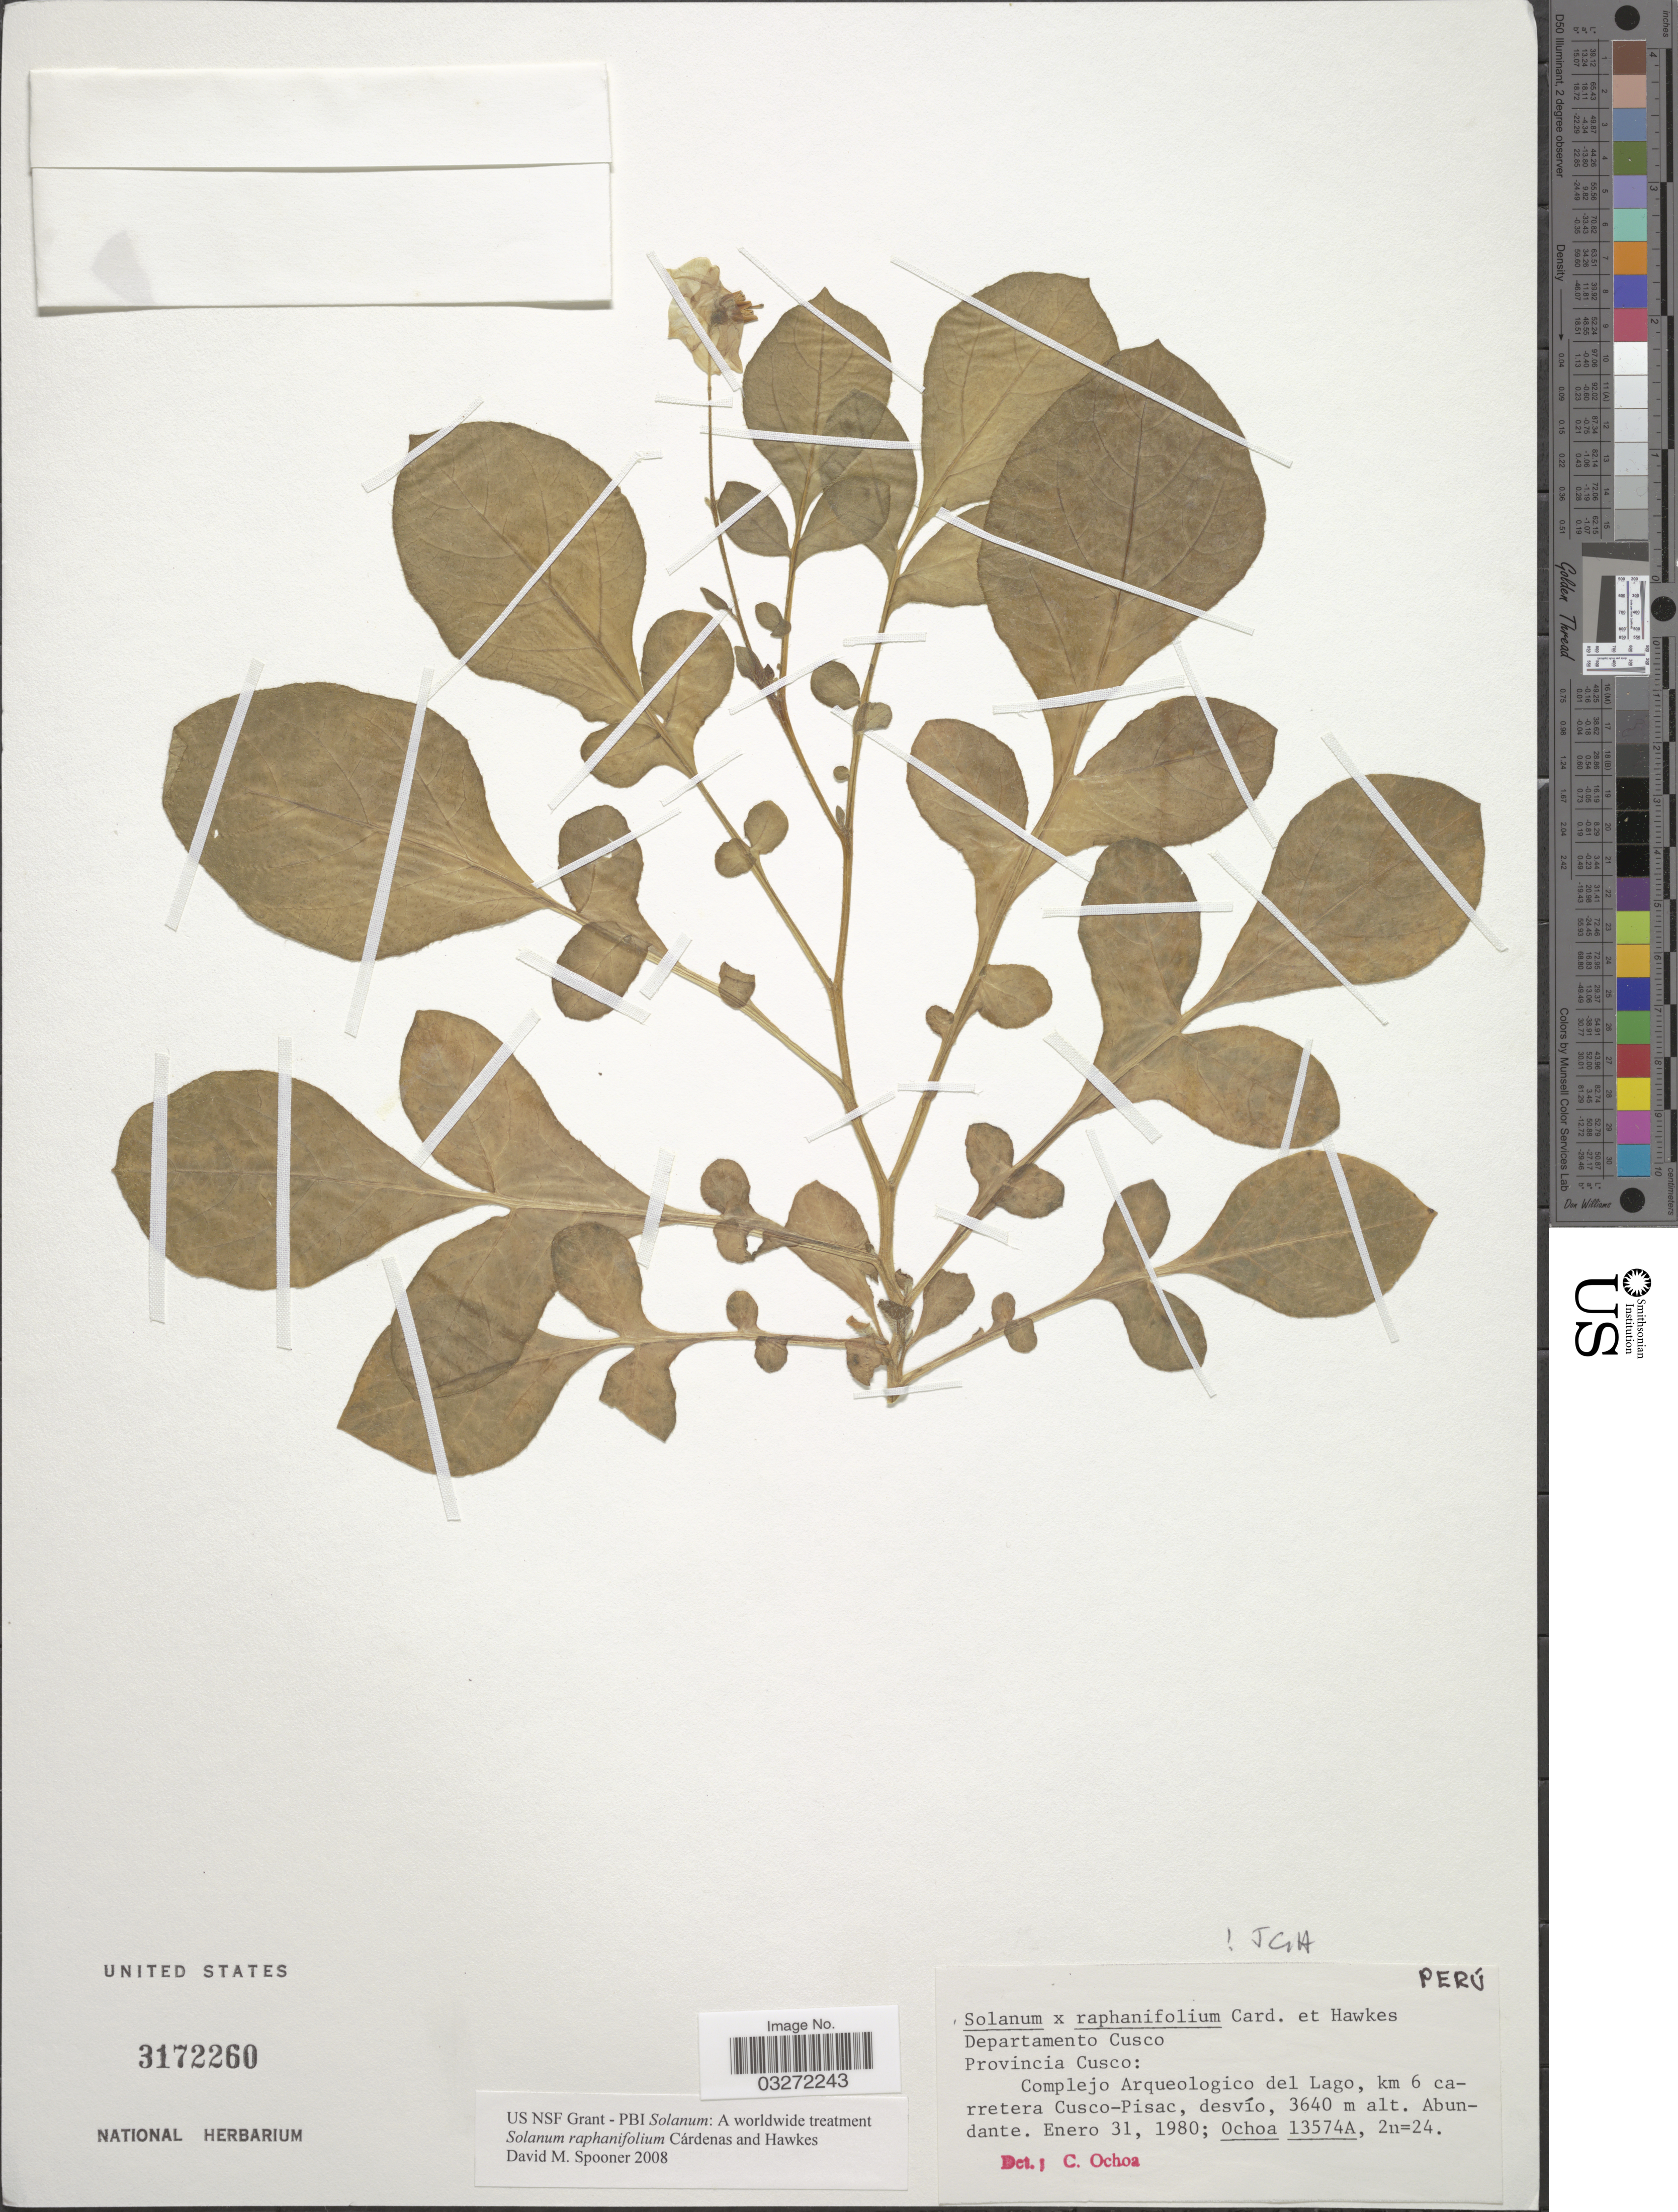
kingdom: Plantae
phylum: Tracheophyta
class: Magnoliopsida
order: Solanales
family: Solanaceae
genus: Solanum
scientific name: Solanum raphanifolium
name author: Cárdenas & Hawkes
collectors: -. Ochoa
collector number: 13574A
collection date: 1980-01-31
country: Peru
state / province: Cusco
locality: Departamento Cusco. Provincia Cusco: Complejo Arqueologico del Lago, km 6 carretera Cusco-Pisac.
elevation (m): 3640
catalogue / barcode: US 3172260